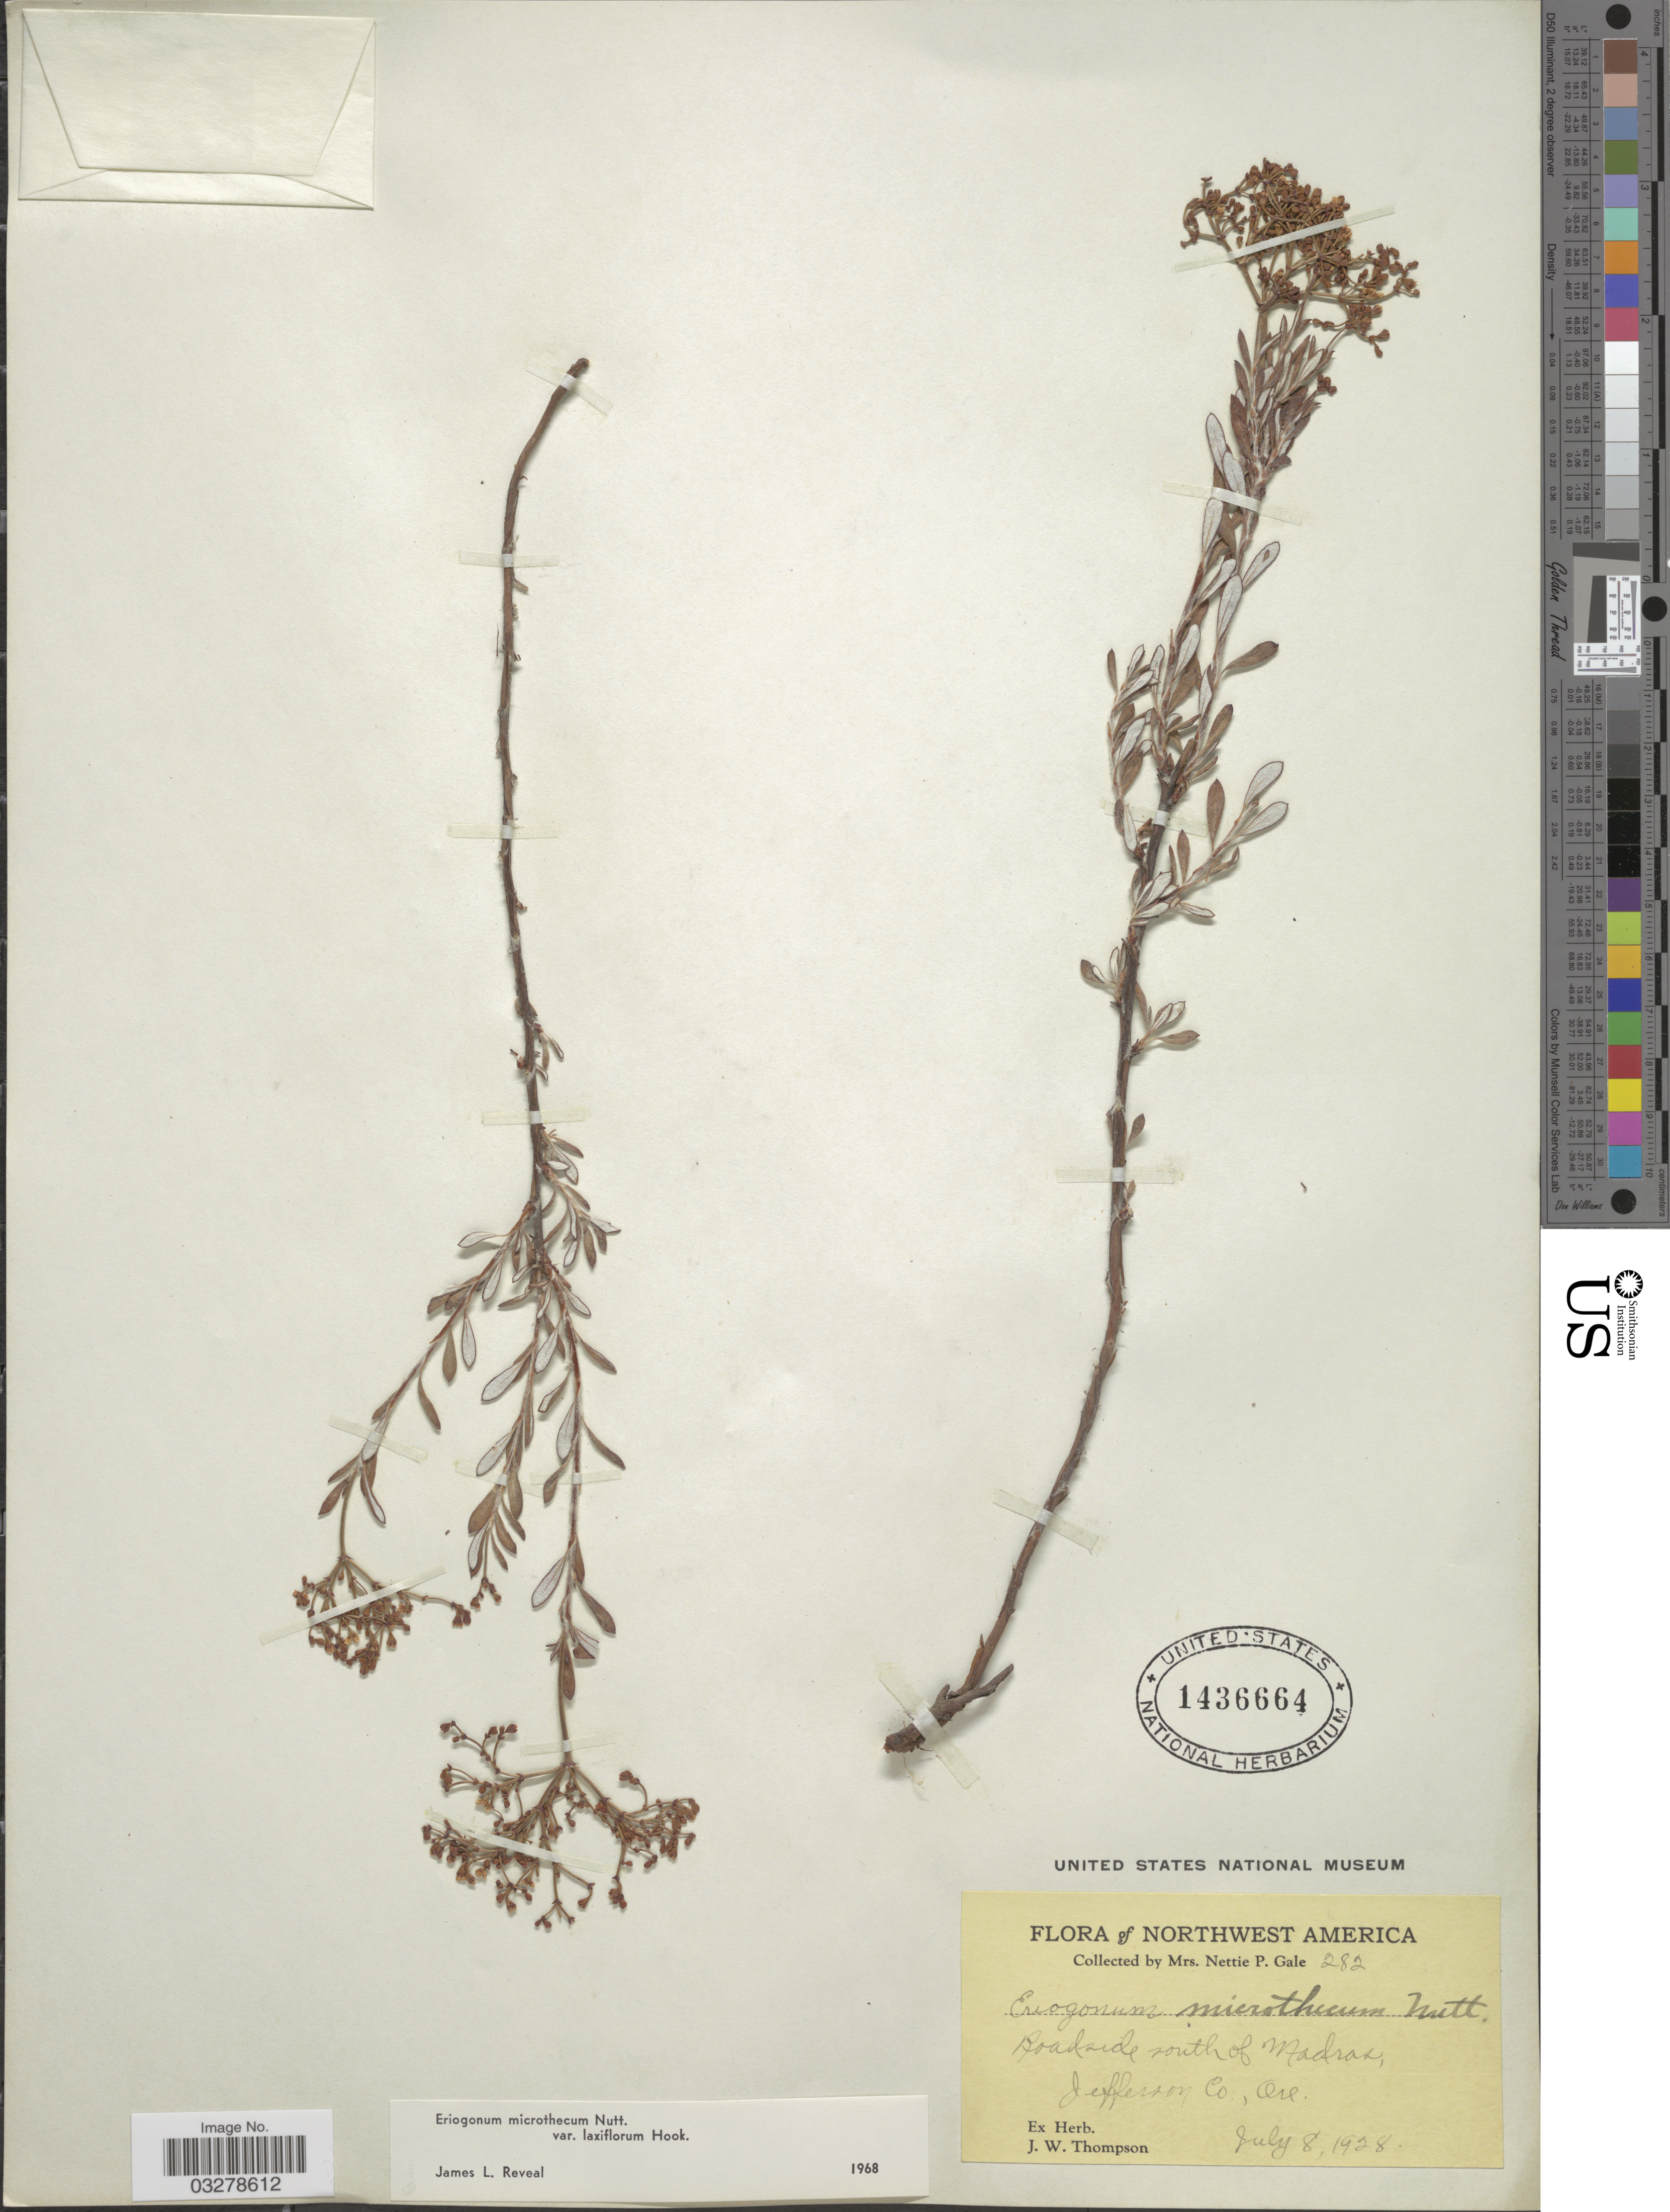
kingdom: Plantae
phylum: Tracheophyta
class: Magnoliopsida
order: Caryophyllales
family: Polygonaceae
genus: Eriogonum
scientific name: Eriogonum microtheca var. laxiflorum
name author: Hook.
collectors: N. Gale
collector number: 282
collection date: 1928-07-08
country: United States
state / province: Oregon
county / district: Jefferson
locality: Northwest America. Roadside south of Madras, Jefferson Co.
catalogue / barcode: US 1436664